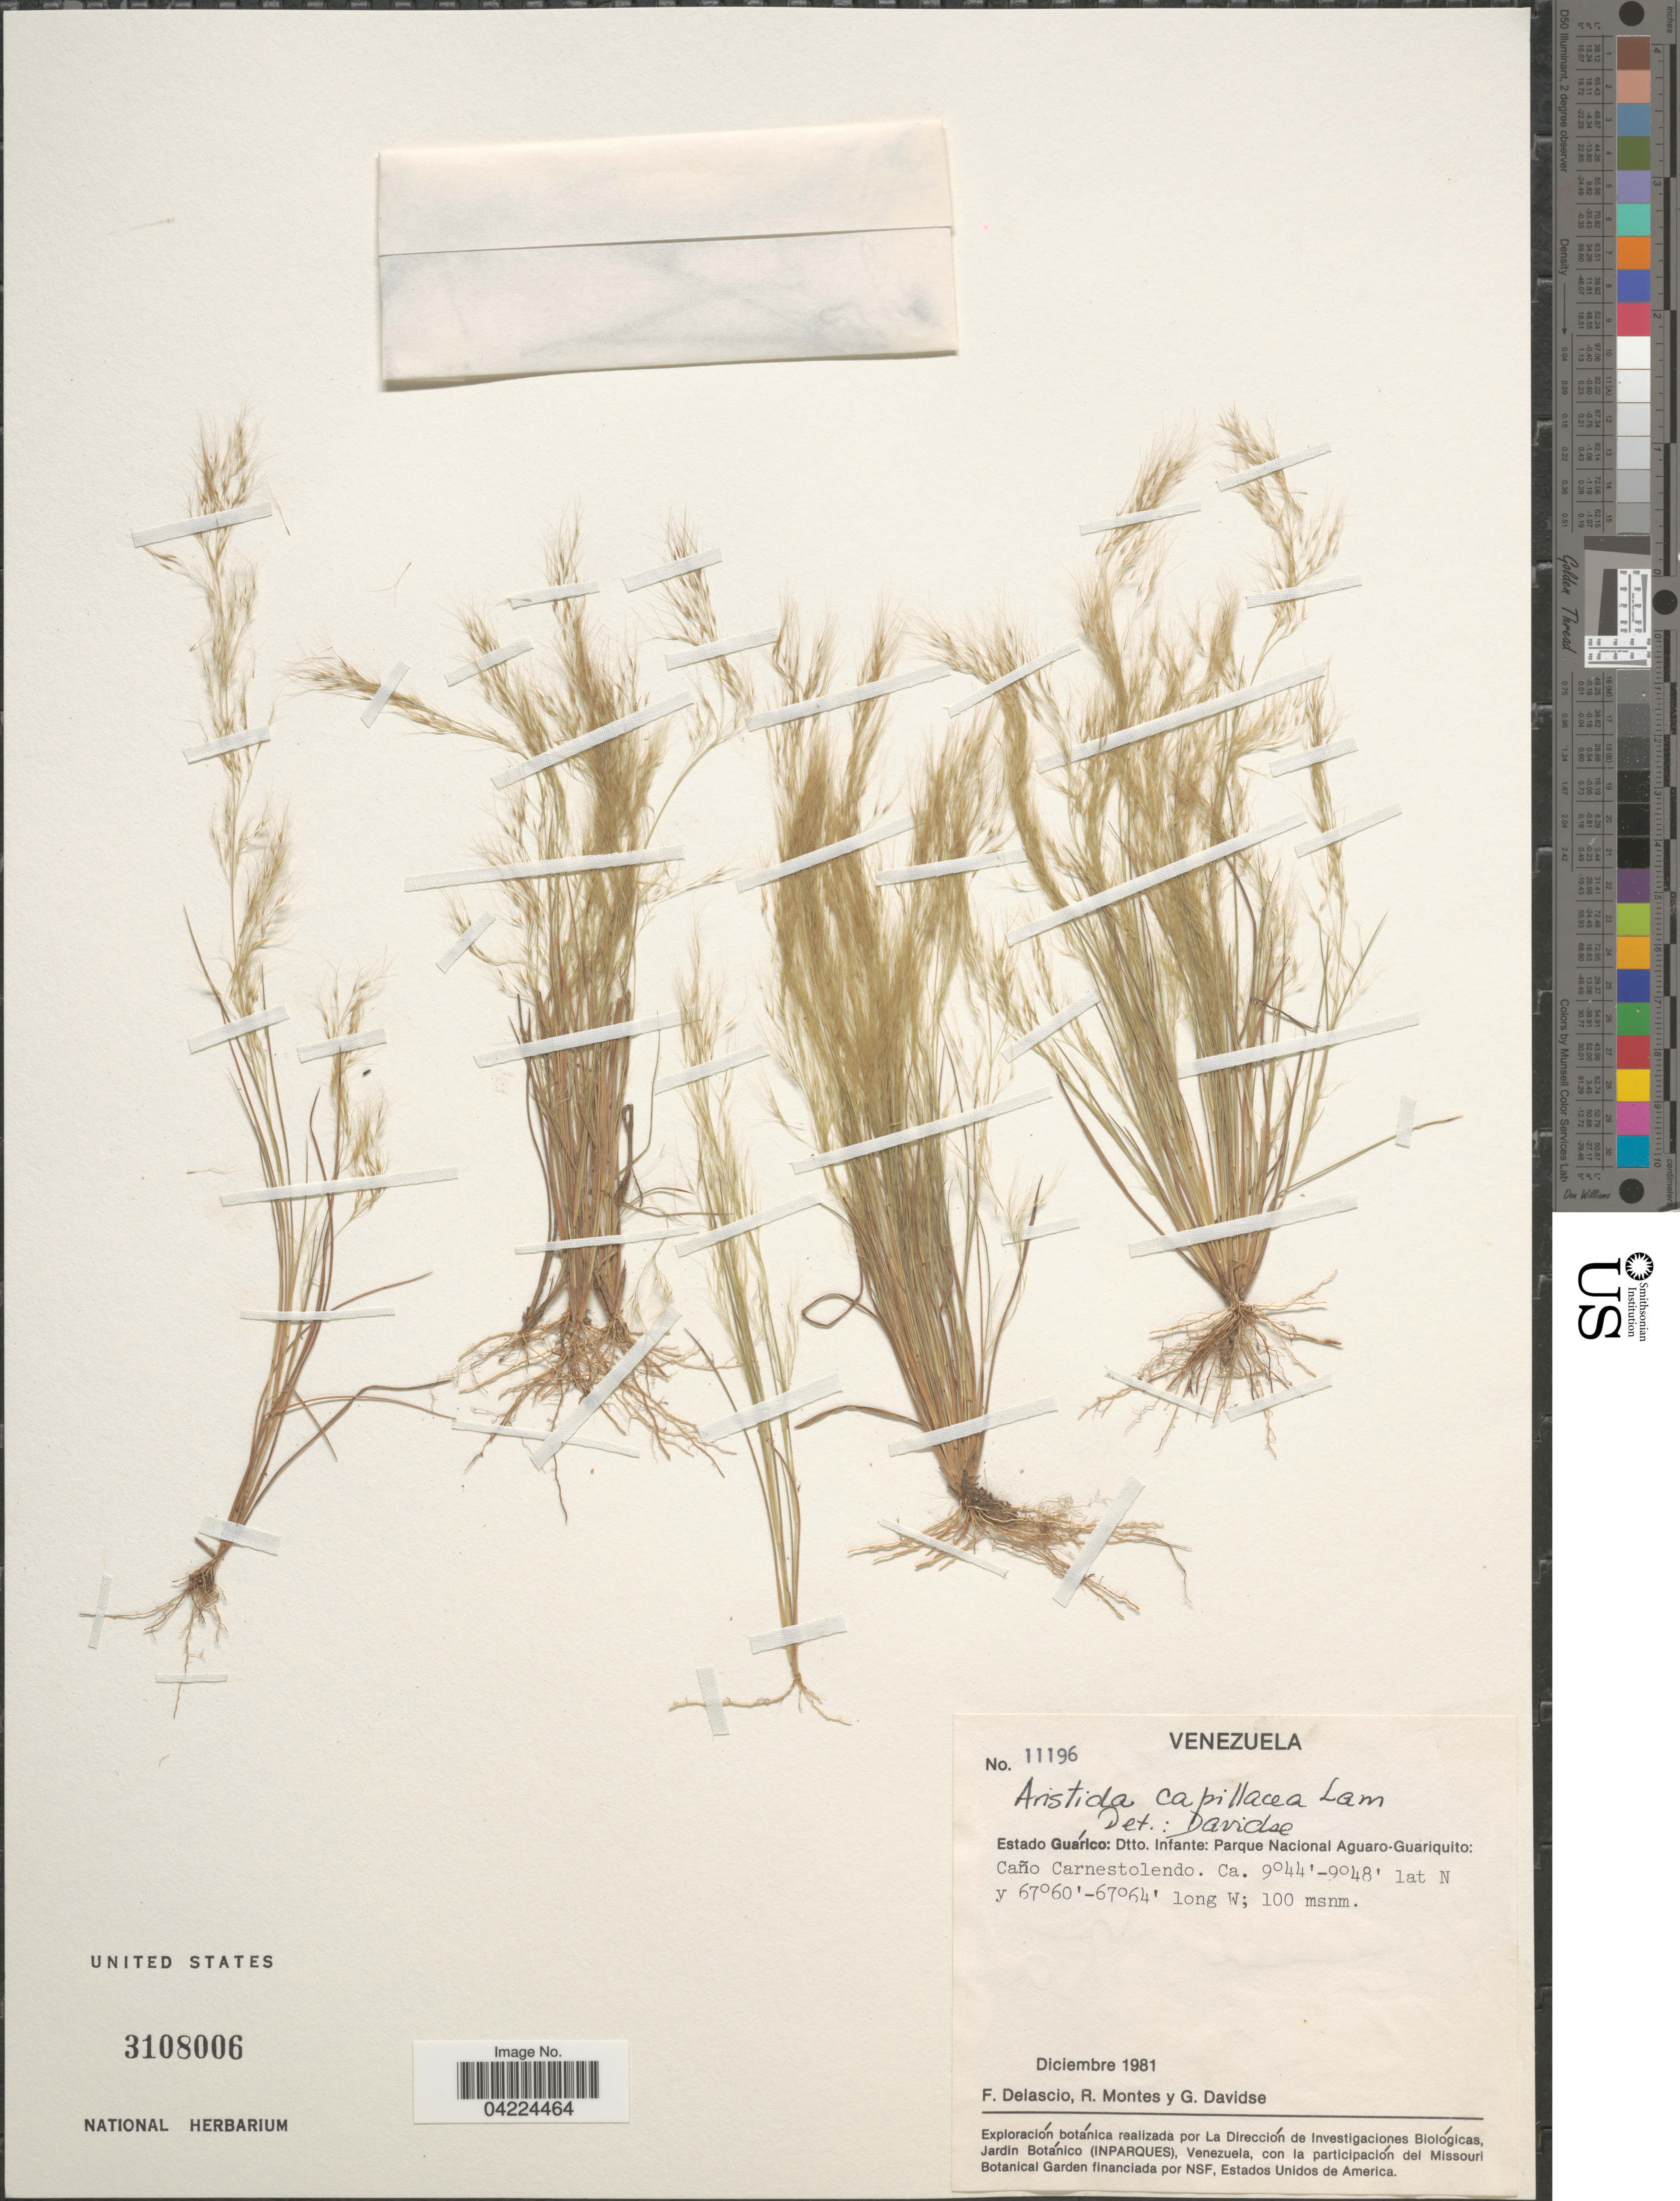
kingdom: Plantae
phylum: Tracheophyta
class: Liliopsida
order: Poales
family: Poaceae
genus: Aristida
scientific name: Aristida capillacea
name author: Lam.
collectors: F. Delascio C., R. Montes & G. Davidse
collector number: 11196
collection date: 1981-12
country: Venezuela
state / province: Guarico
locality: Dtto. Infante: Parque Nacional Aguaro-Guariquito: Caño Carnestolendo.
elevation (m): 100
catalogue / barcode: US 3108006